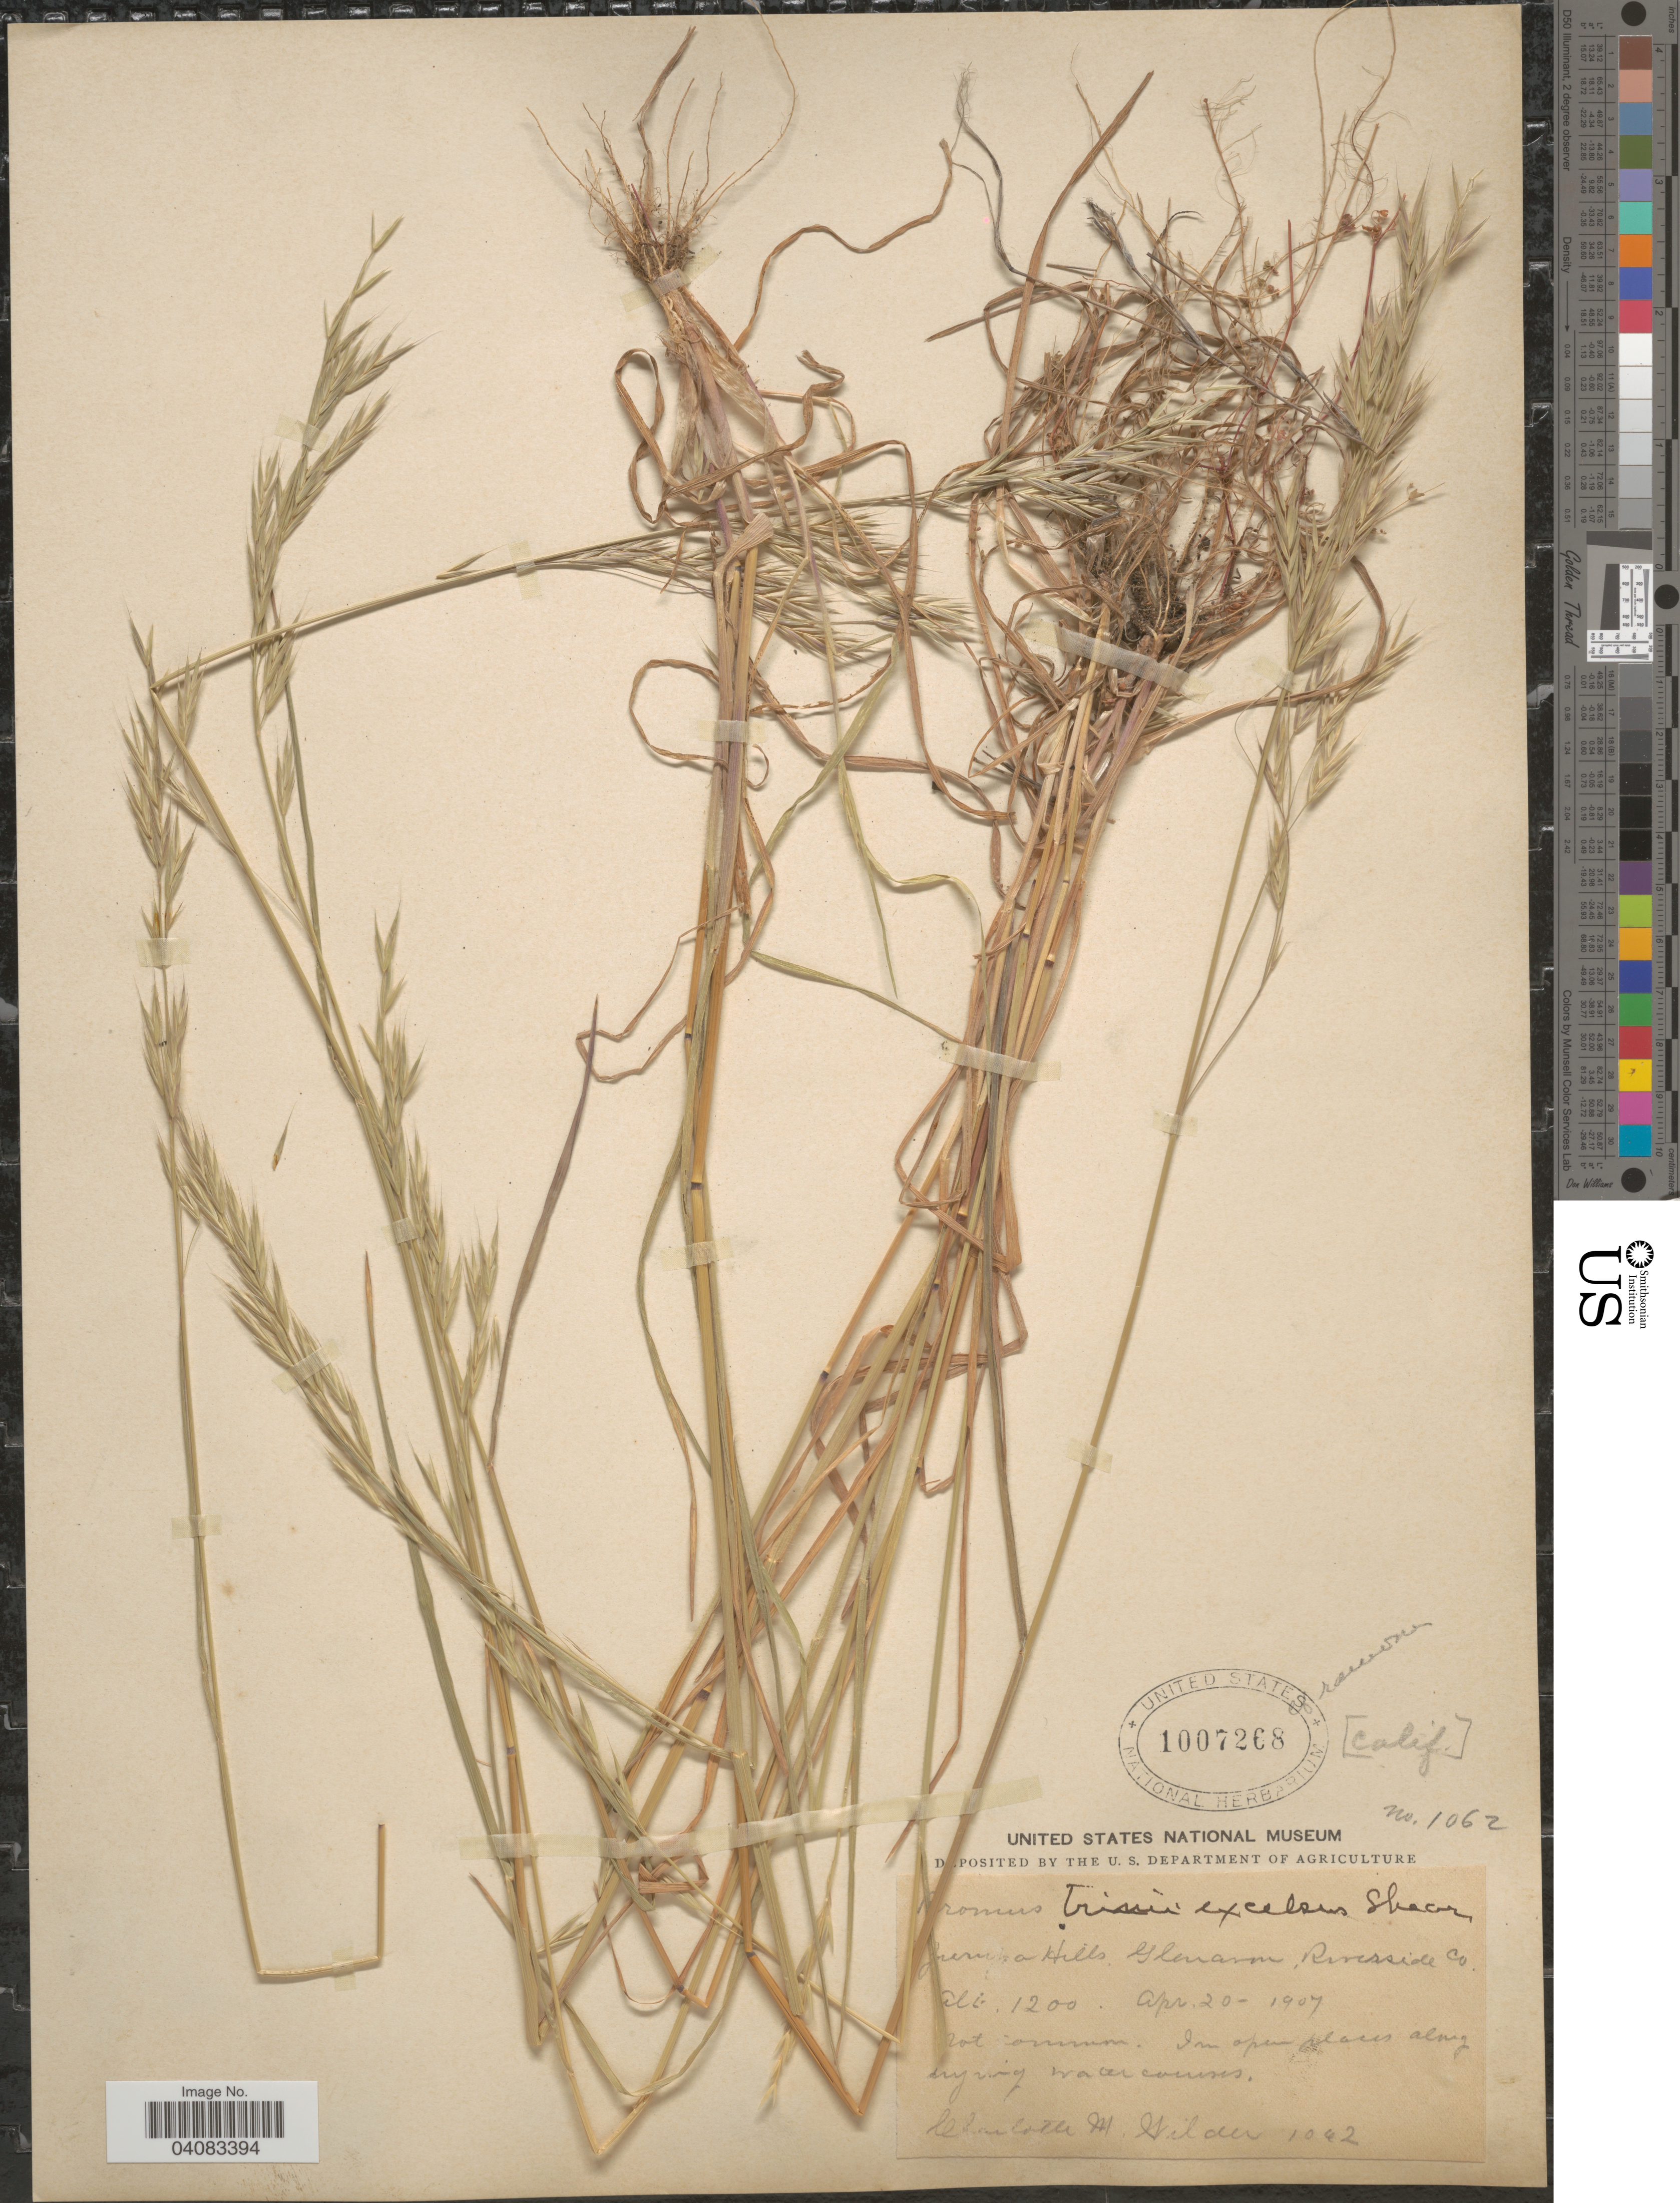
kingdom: Plantae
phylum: Tracheophyta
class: Liliopsida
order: Poales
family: Poaceae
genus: Bromus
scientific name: Bromus marginatus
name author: Nees ex Steud.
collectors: C. Wilder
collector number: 1062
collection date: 1907-04-20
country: United States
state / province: California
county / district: Riverside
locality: Jurupa Hills, Glenavon, Riverside Co.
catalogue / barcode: US 1007268